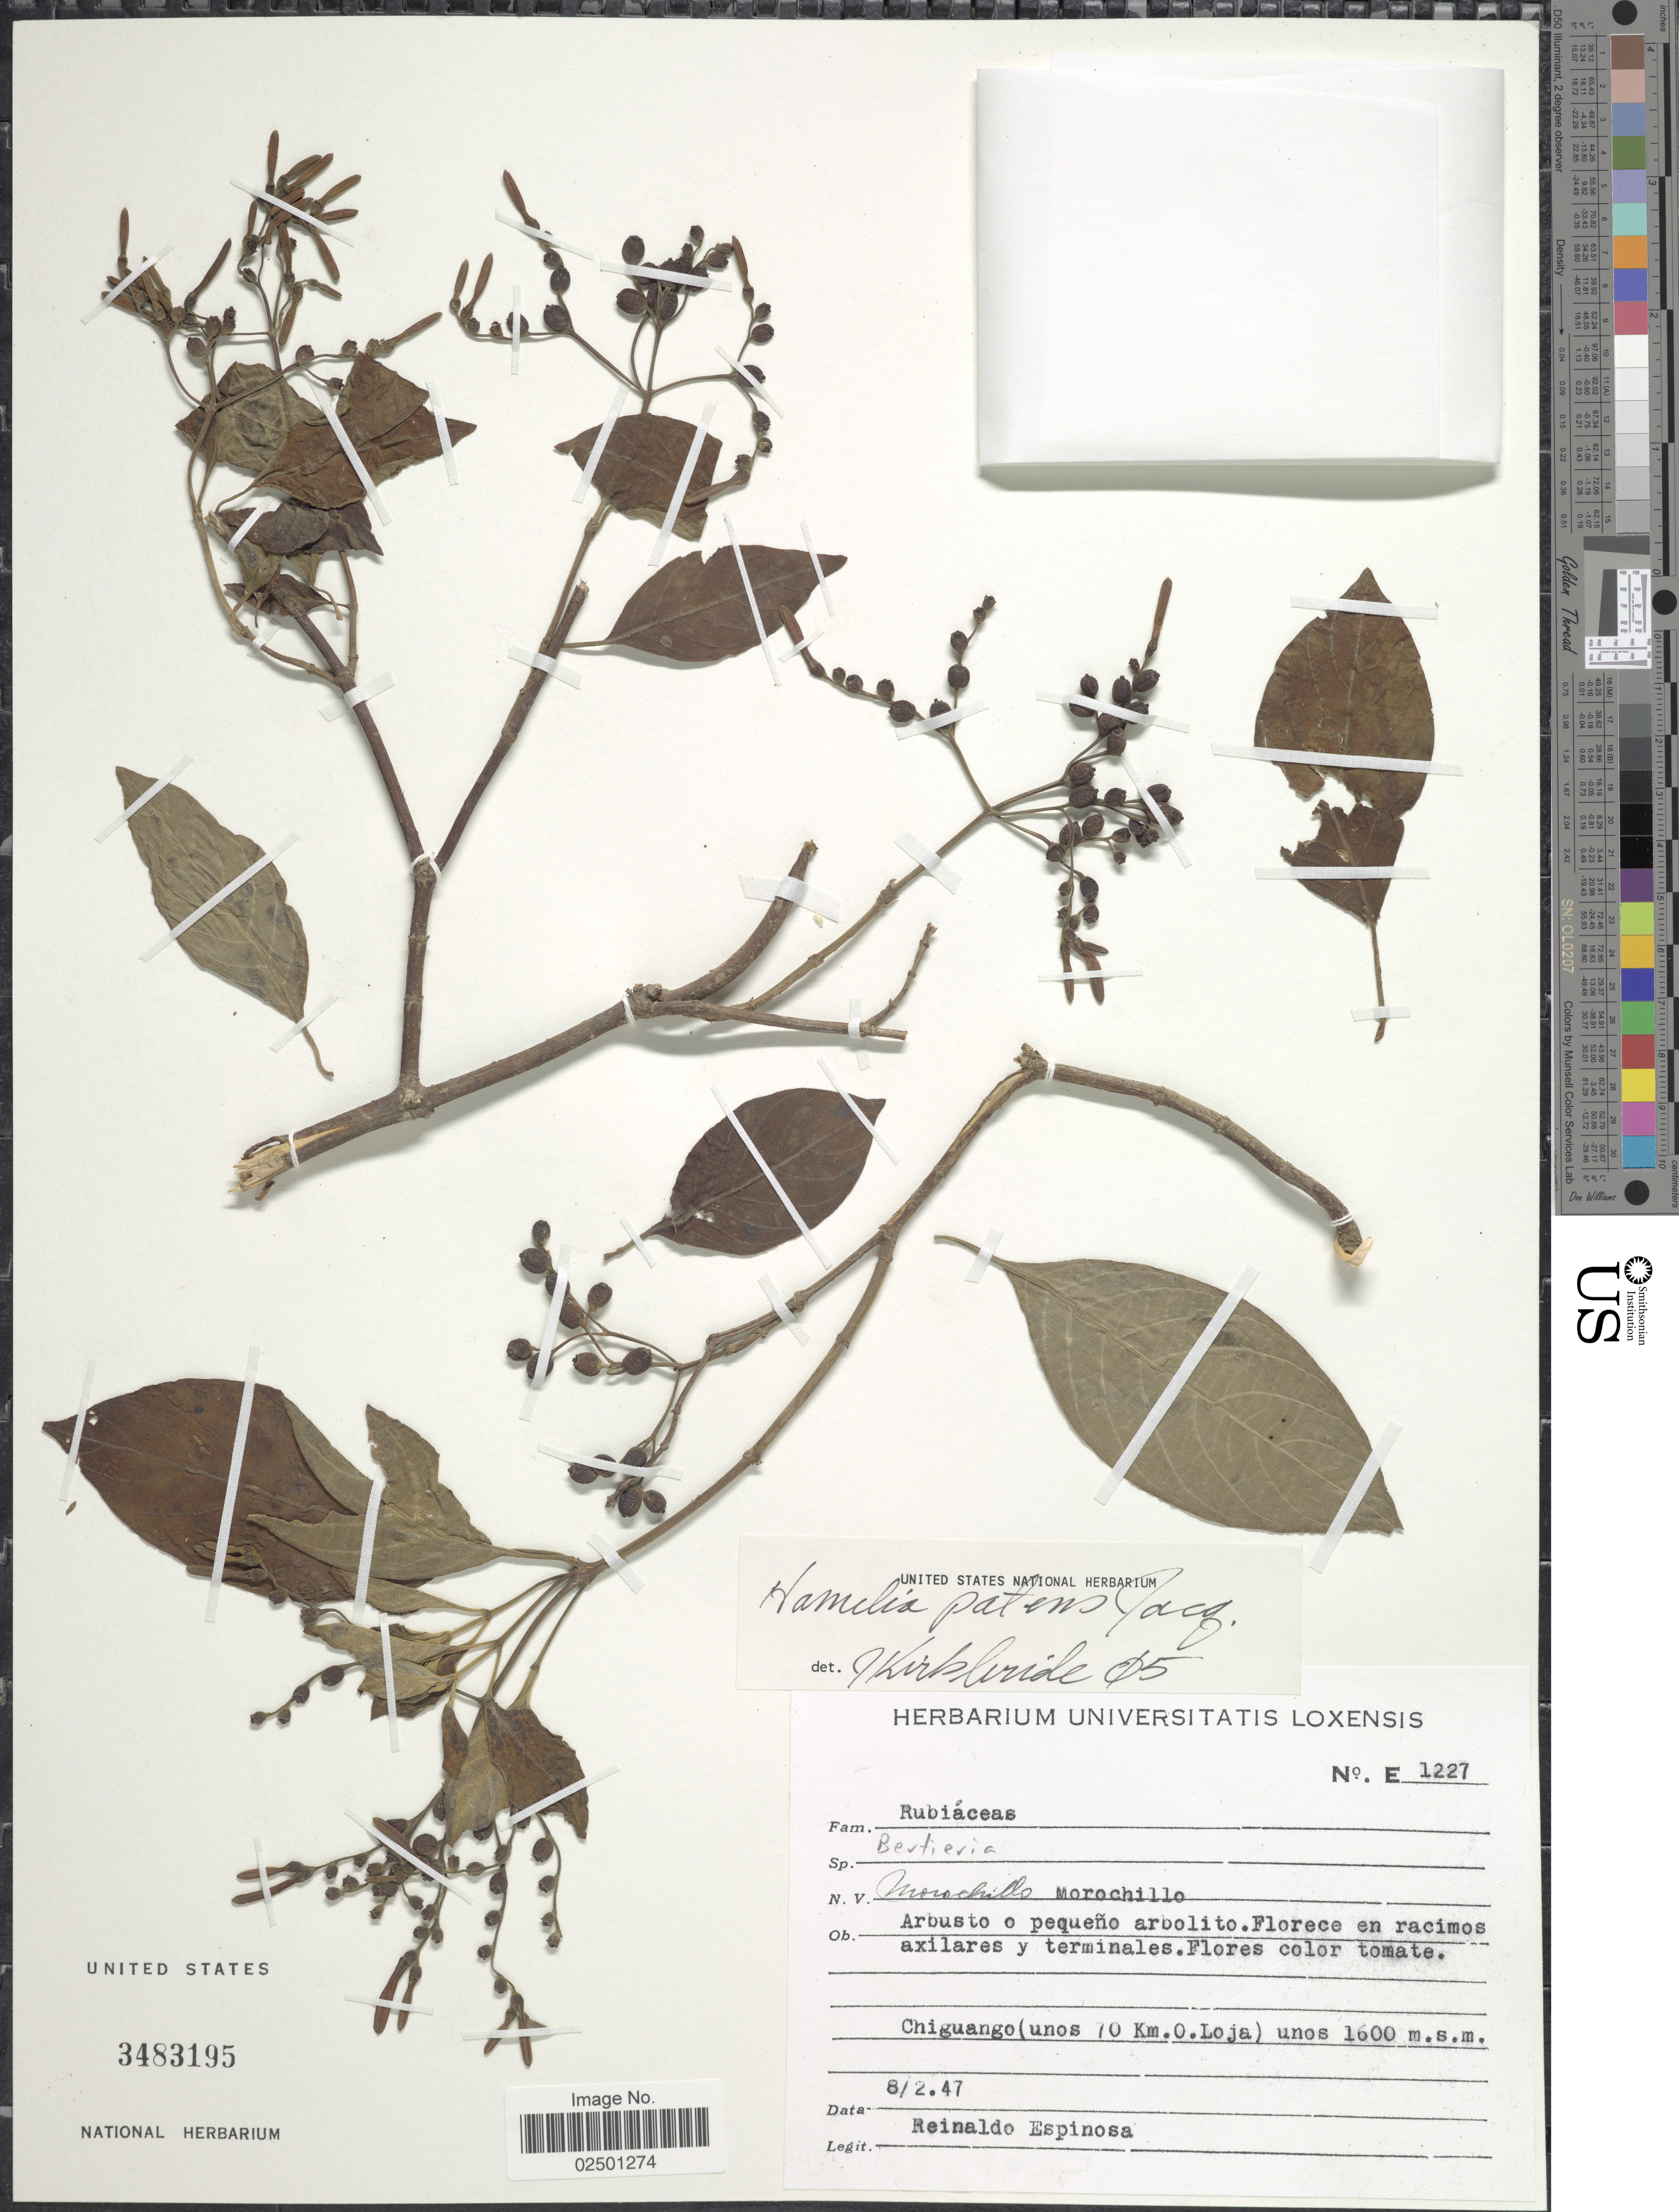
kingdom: Plantae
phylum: Tracheophyta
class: Magnoliopsida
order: Gentianales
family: Rubiaceae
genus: Hamelia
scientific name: Hamelia patens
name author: Jacq.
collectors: R. Espinosa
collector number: E1227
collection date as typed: Transcribed d/m/y: 8/2/47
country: Ecuador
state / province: Loja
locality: Chiguango (unos 70 Km. O. Loja)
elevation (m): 1600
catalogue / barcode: US 3483195